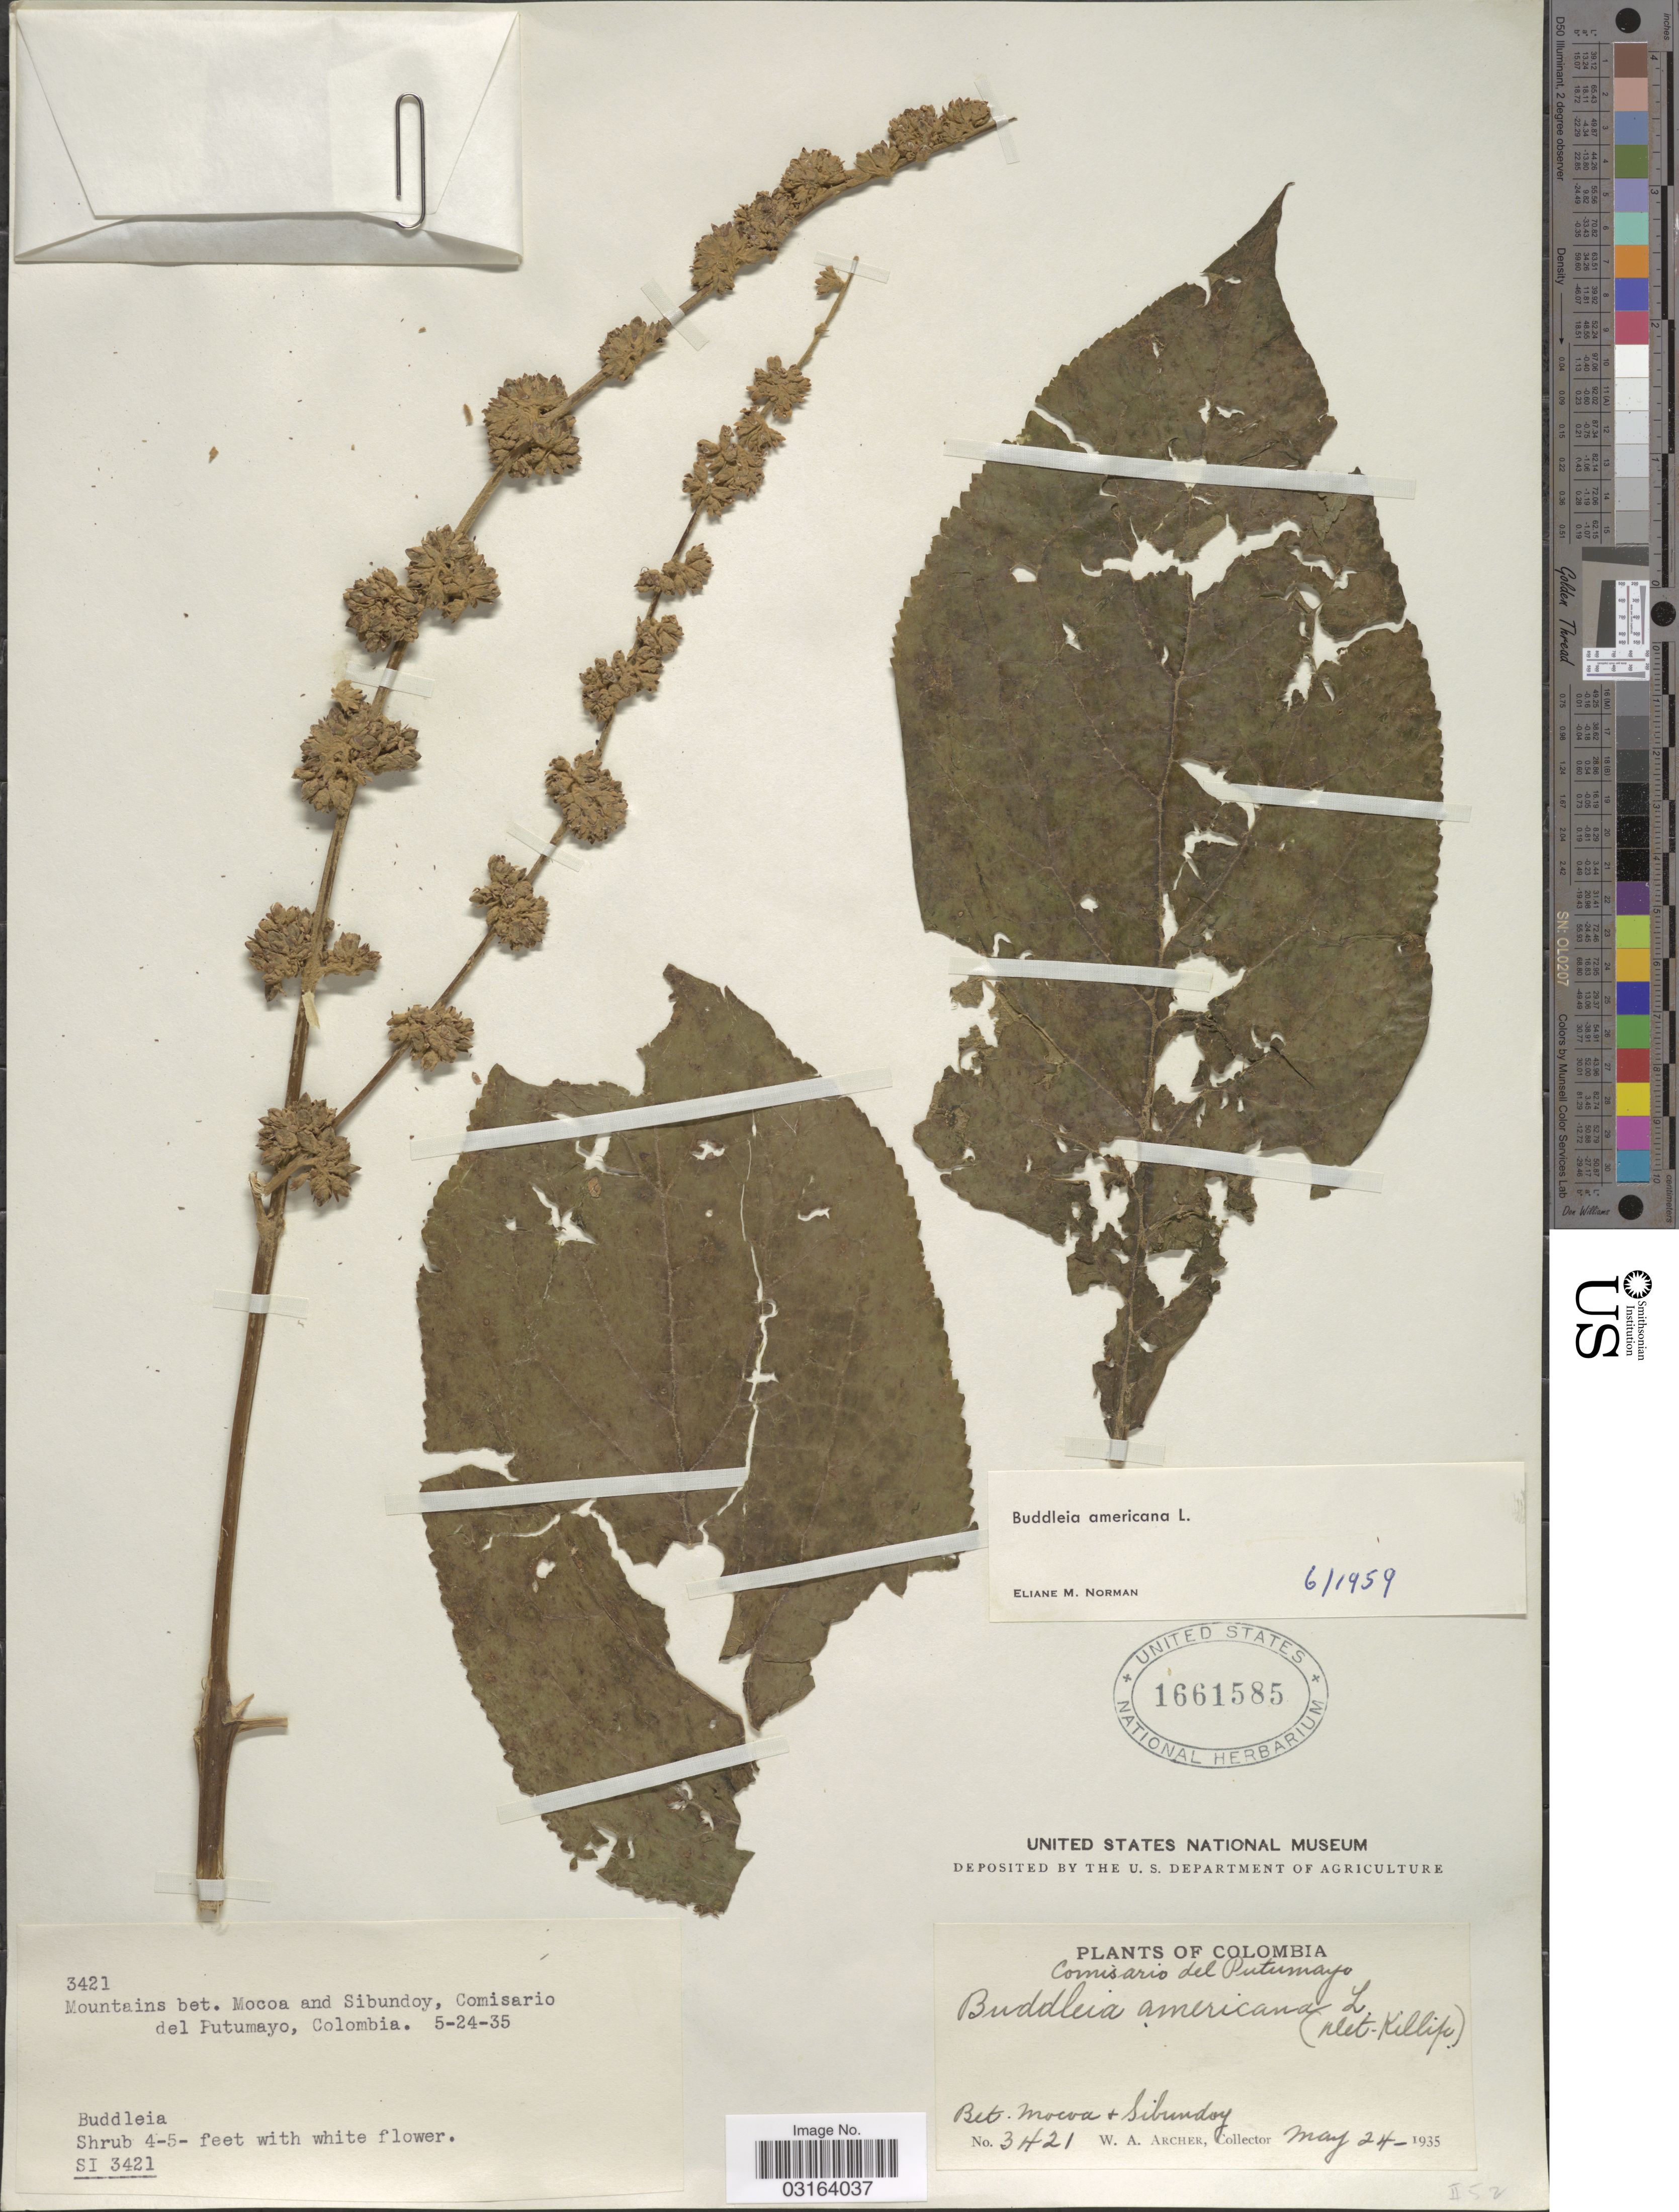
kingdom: Plantae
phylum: Tracheophyta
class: Magnoliopsida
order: Lamiales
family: Scrophulariaceae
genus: Buddleja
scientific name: Buddleja americana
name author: L.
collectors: W. Archer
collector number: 3421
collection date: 1935-05-24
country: Colombia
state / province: Putumayo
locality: Mountains bet. Mocoa and Sibundoy, Comisario del Putumayo.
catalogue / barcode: US 1661585